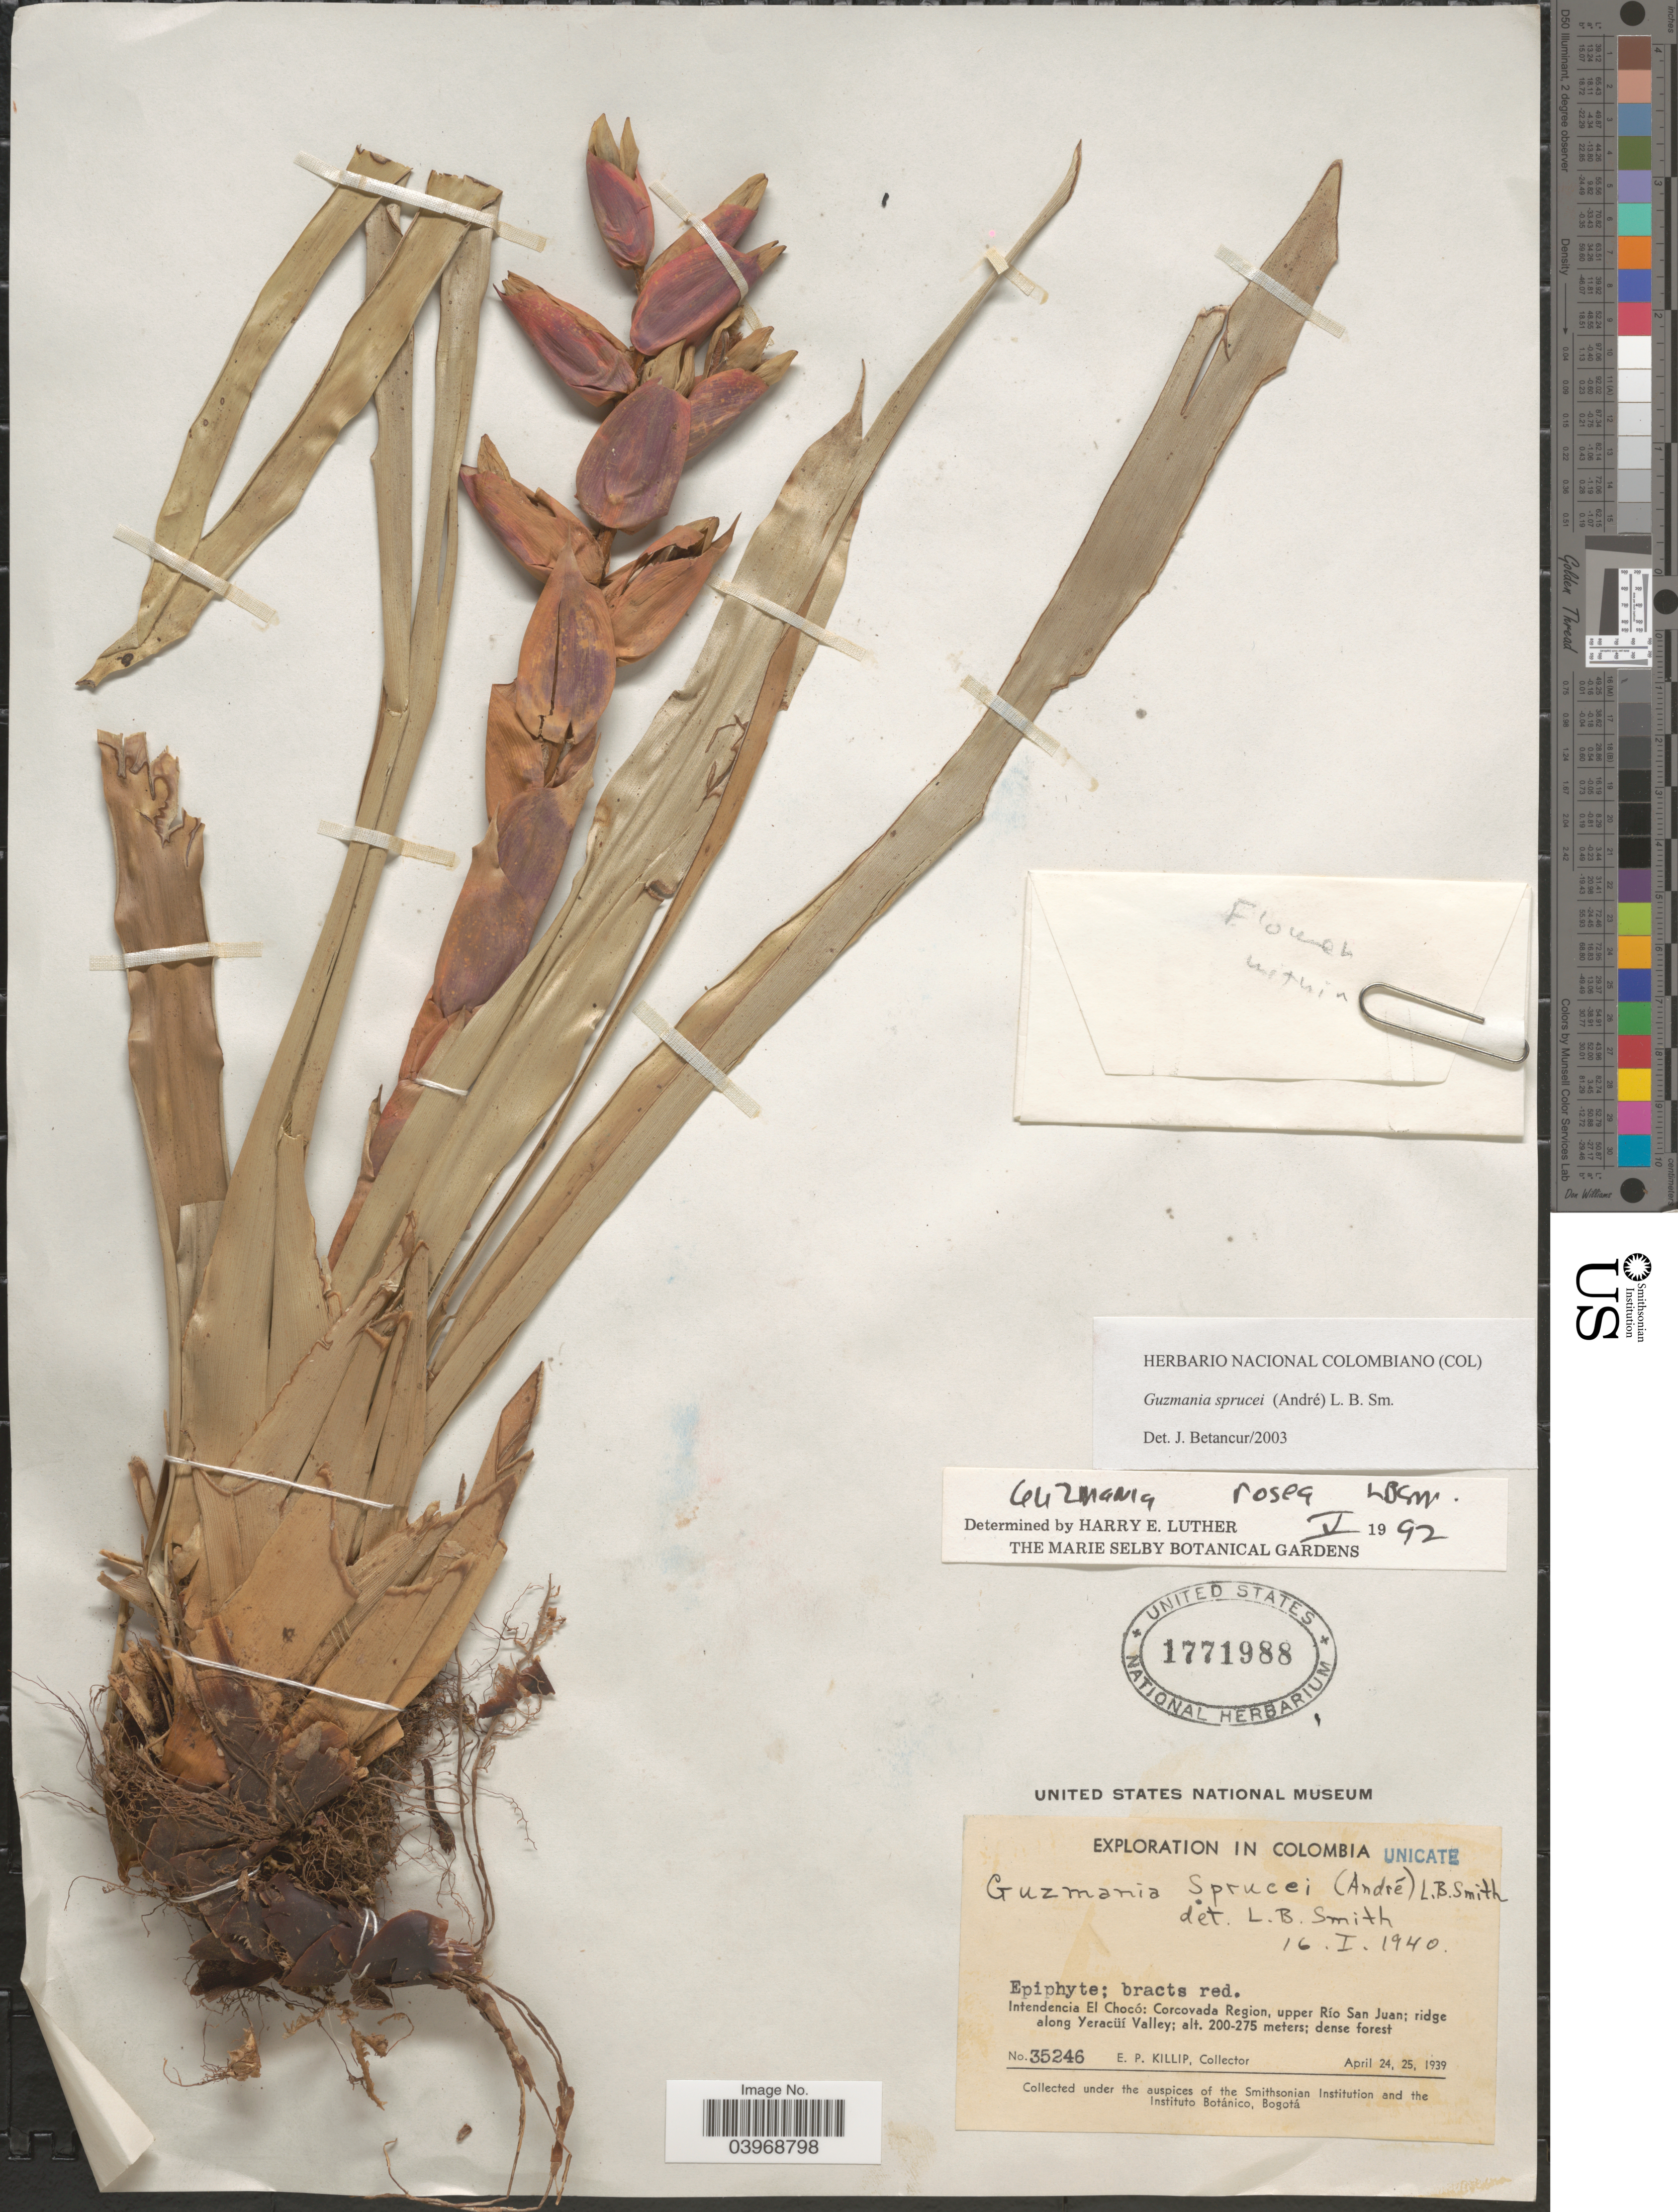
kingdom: Plantae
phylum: Tracheophyta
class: Liliopsida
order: Poales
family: Bromeliaceae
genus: Guzmania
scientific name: Guzmania sprucei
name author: (André) L.B. Sm.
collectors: E. P. Killip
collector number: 35246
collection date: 1939-04-24/1939-04-25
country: Colombia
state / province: Chocó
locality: Intendencia El Chocó: Corcovada Region, upper Río San Juan; ridge along Yeracüí Valley.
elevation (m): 200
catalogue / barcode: US 1771988